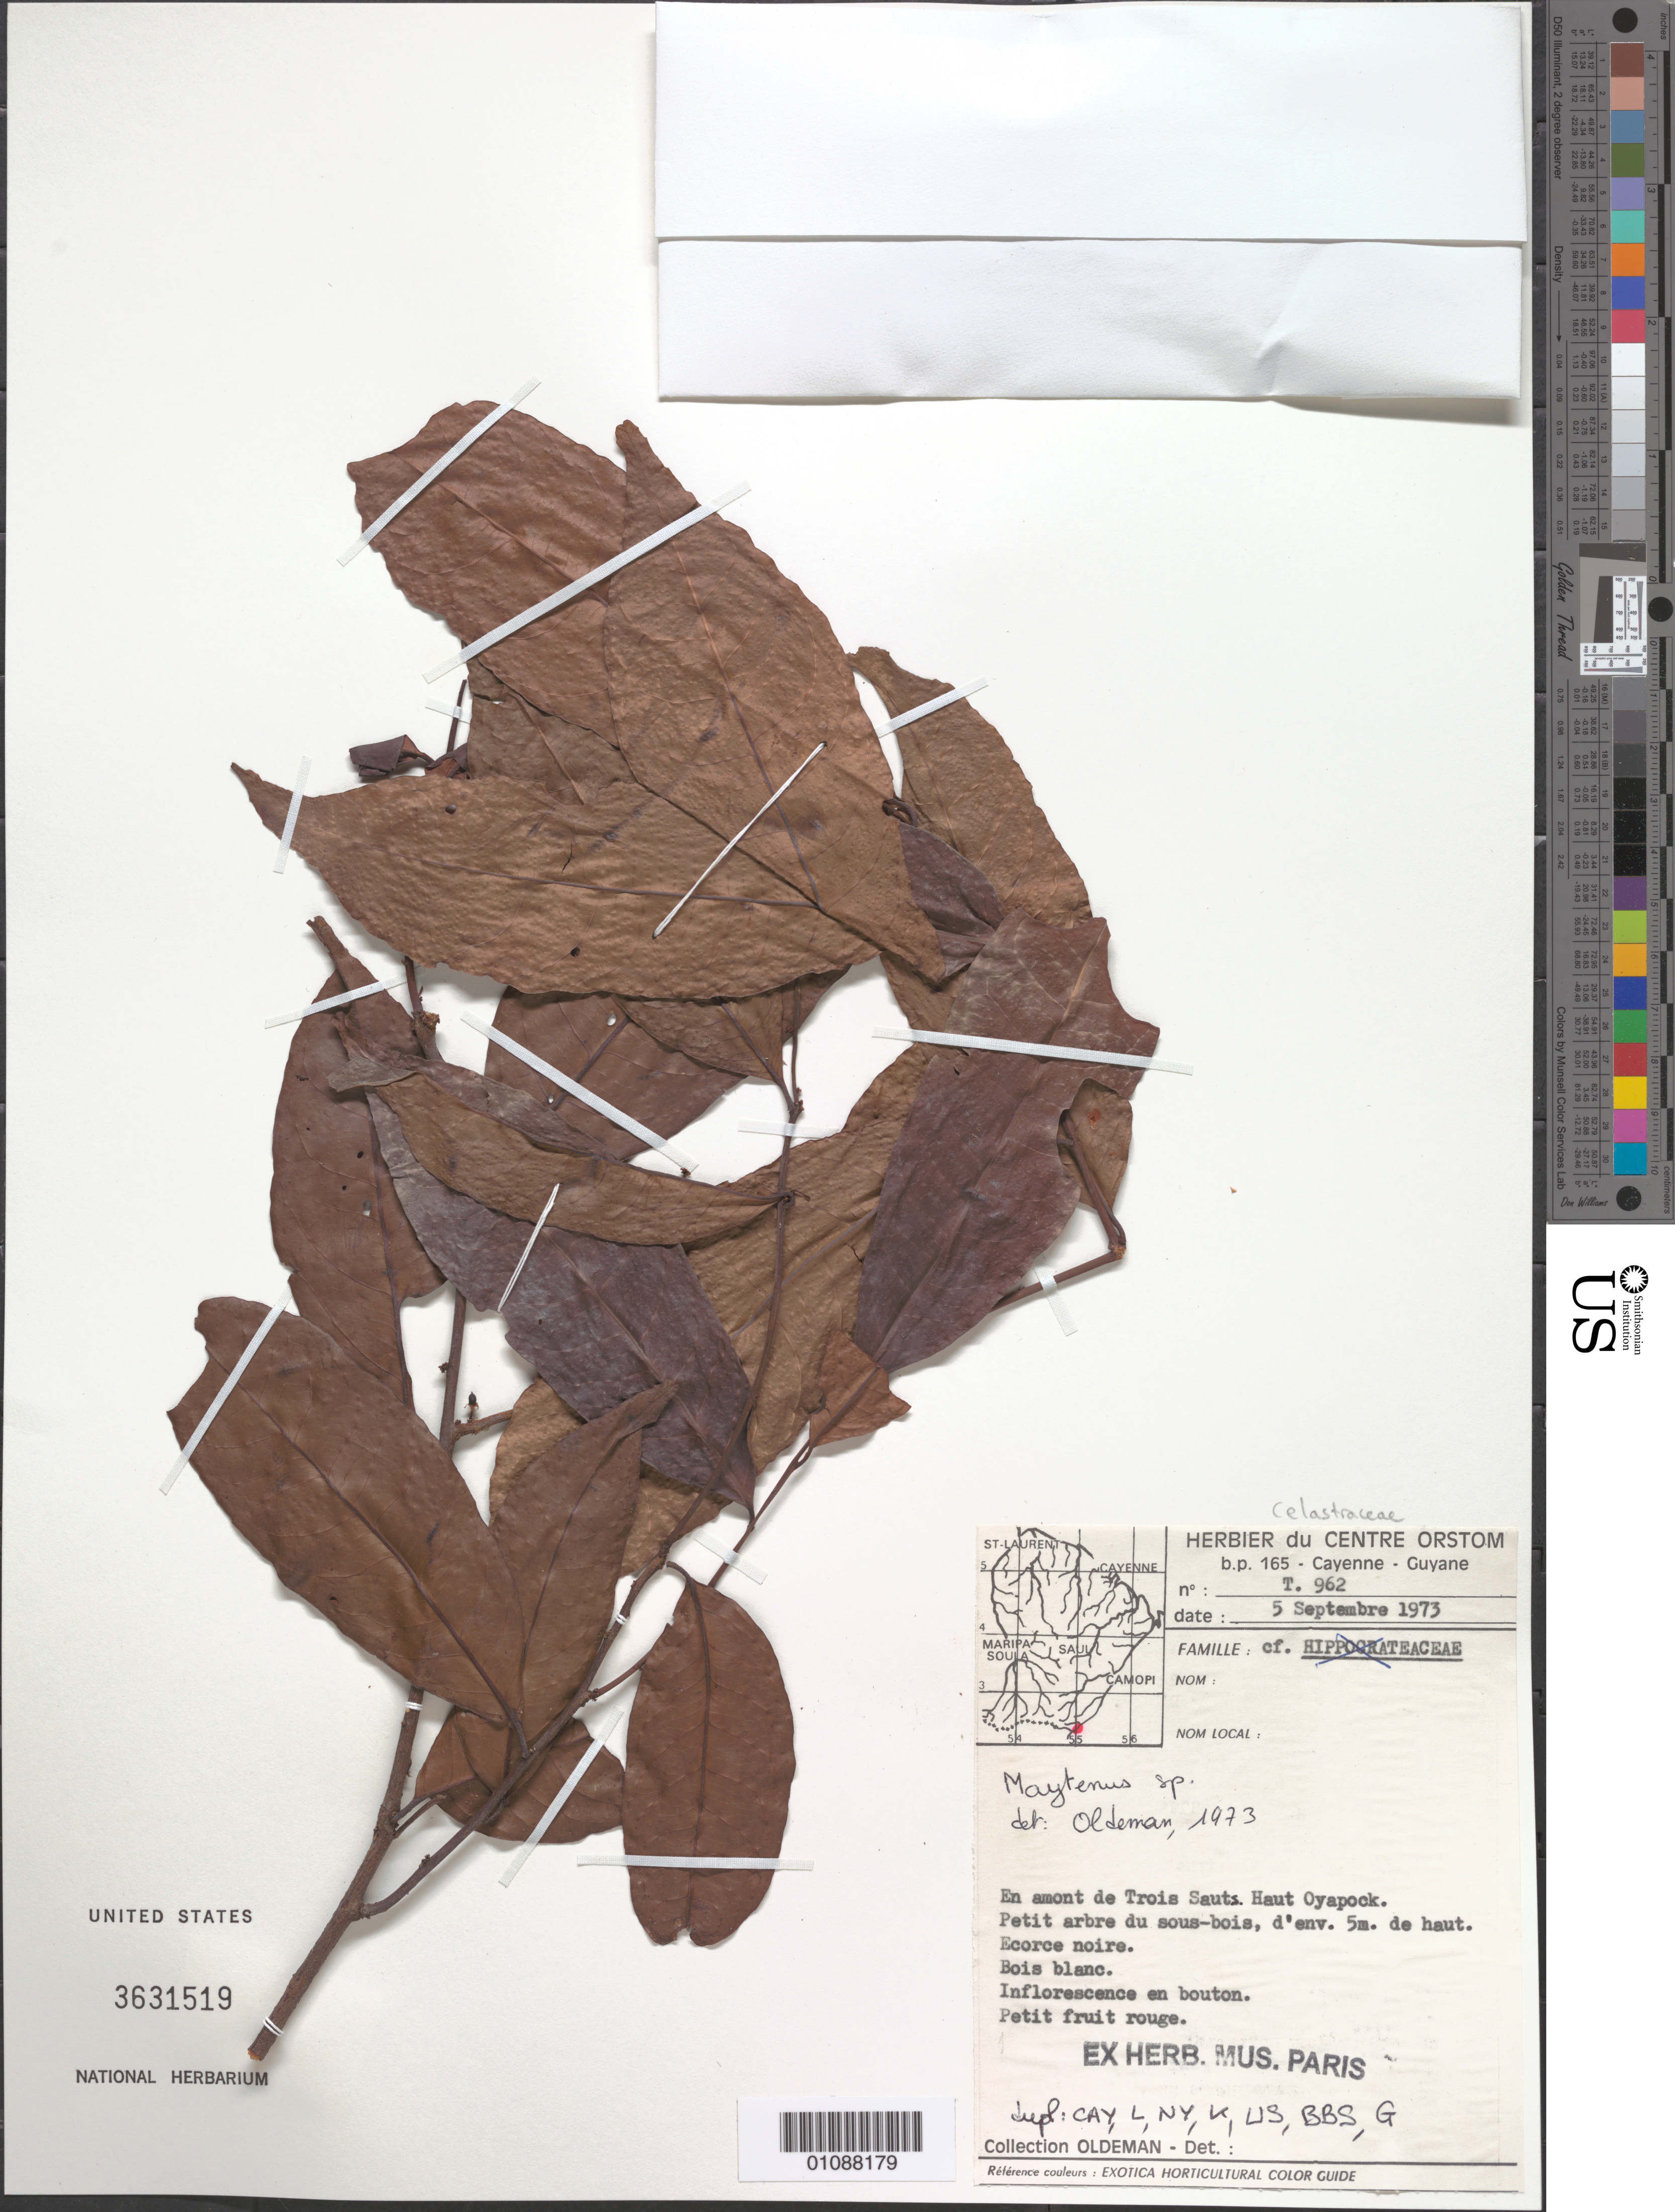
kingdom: Plantae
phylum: Tracheophyta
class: Magnoliopsida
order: Celastrales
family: Celastraceae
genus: Maytenus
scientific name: Maytenus sp.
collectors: R. Oldeman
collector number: T 962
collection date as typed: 5-Sep-73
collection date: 1973-09-05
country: French Guiana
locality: Trois Sauts (Haut Oyapock)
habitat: Sous-bois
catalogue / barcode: US 3631519